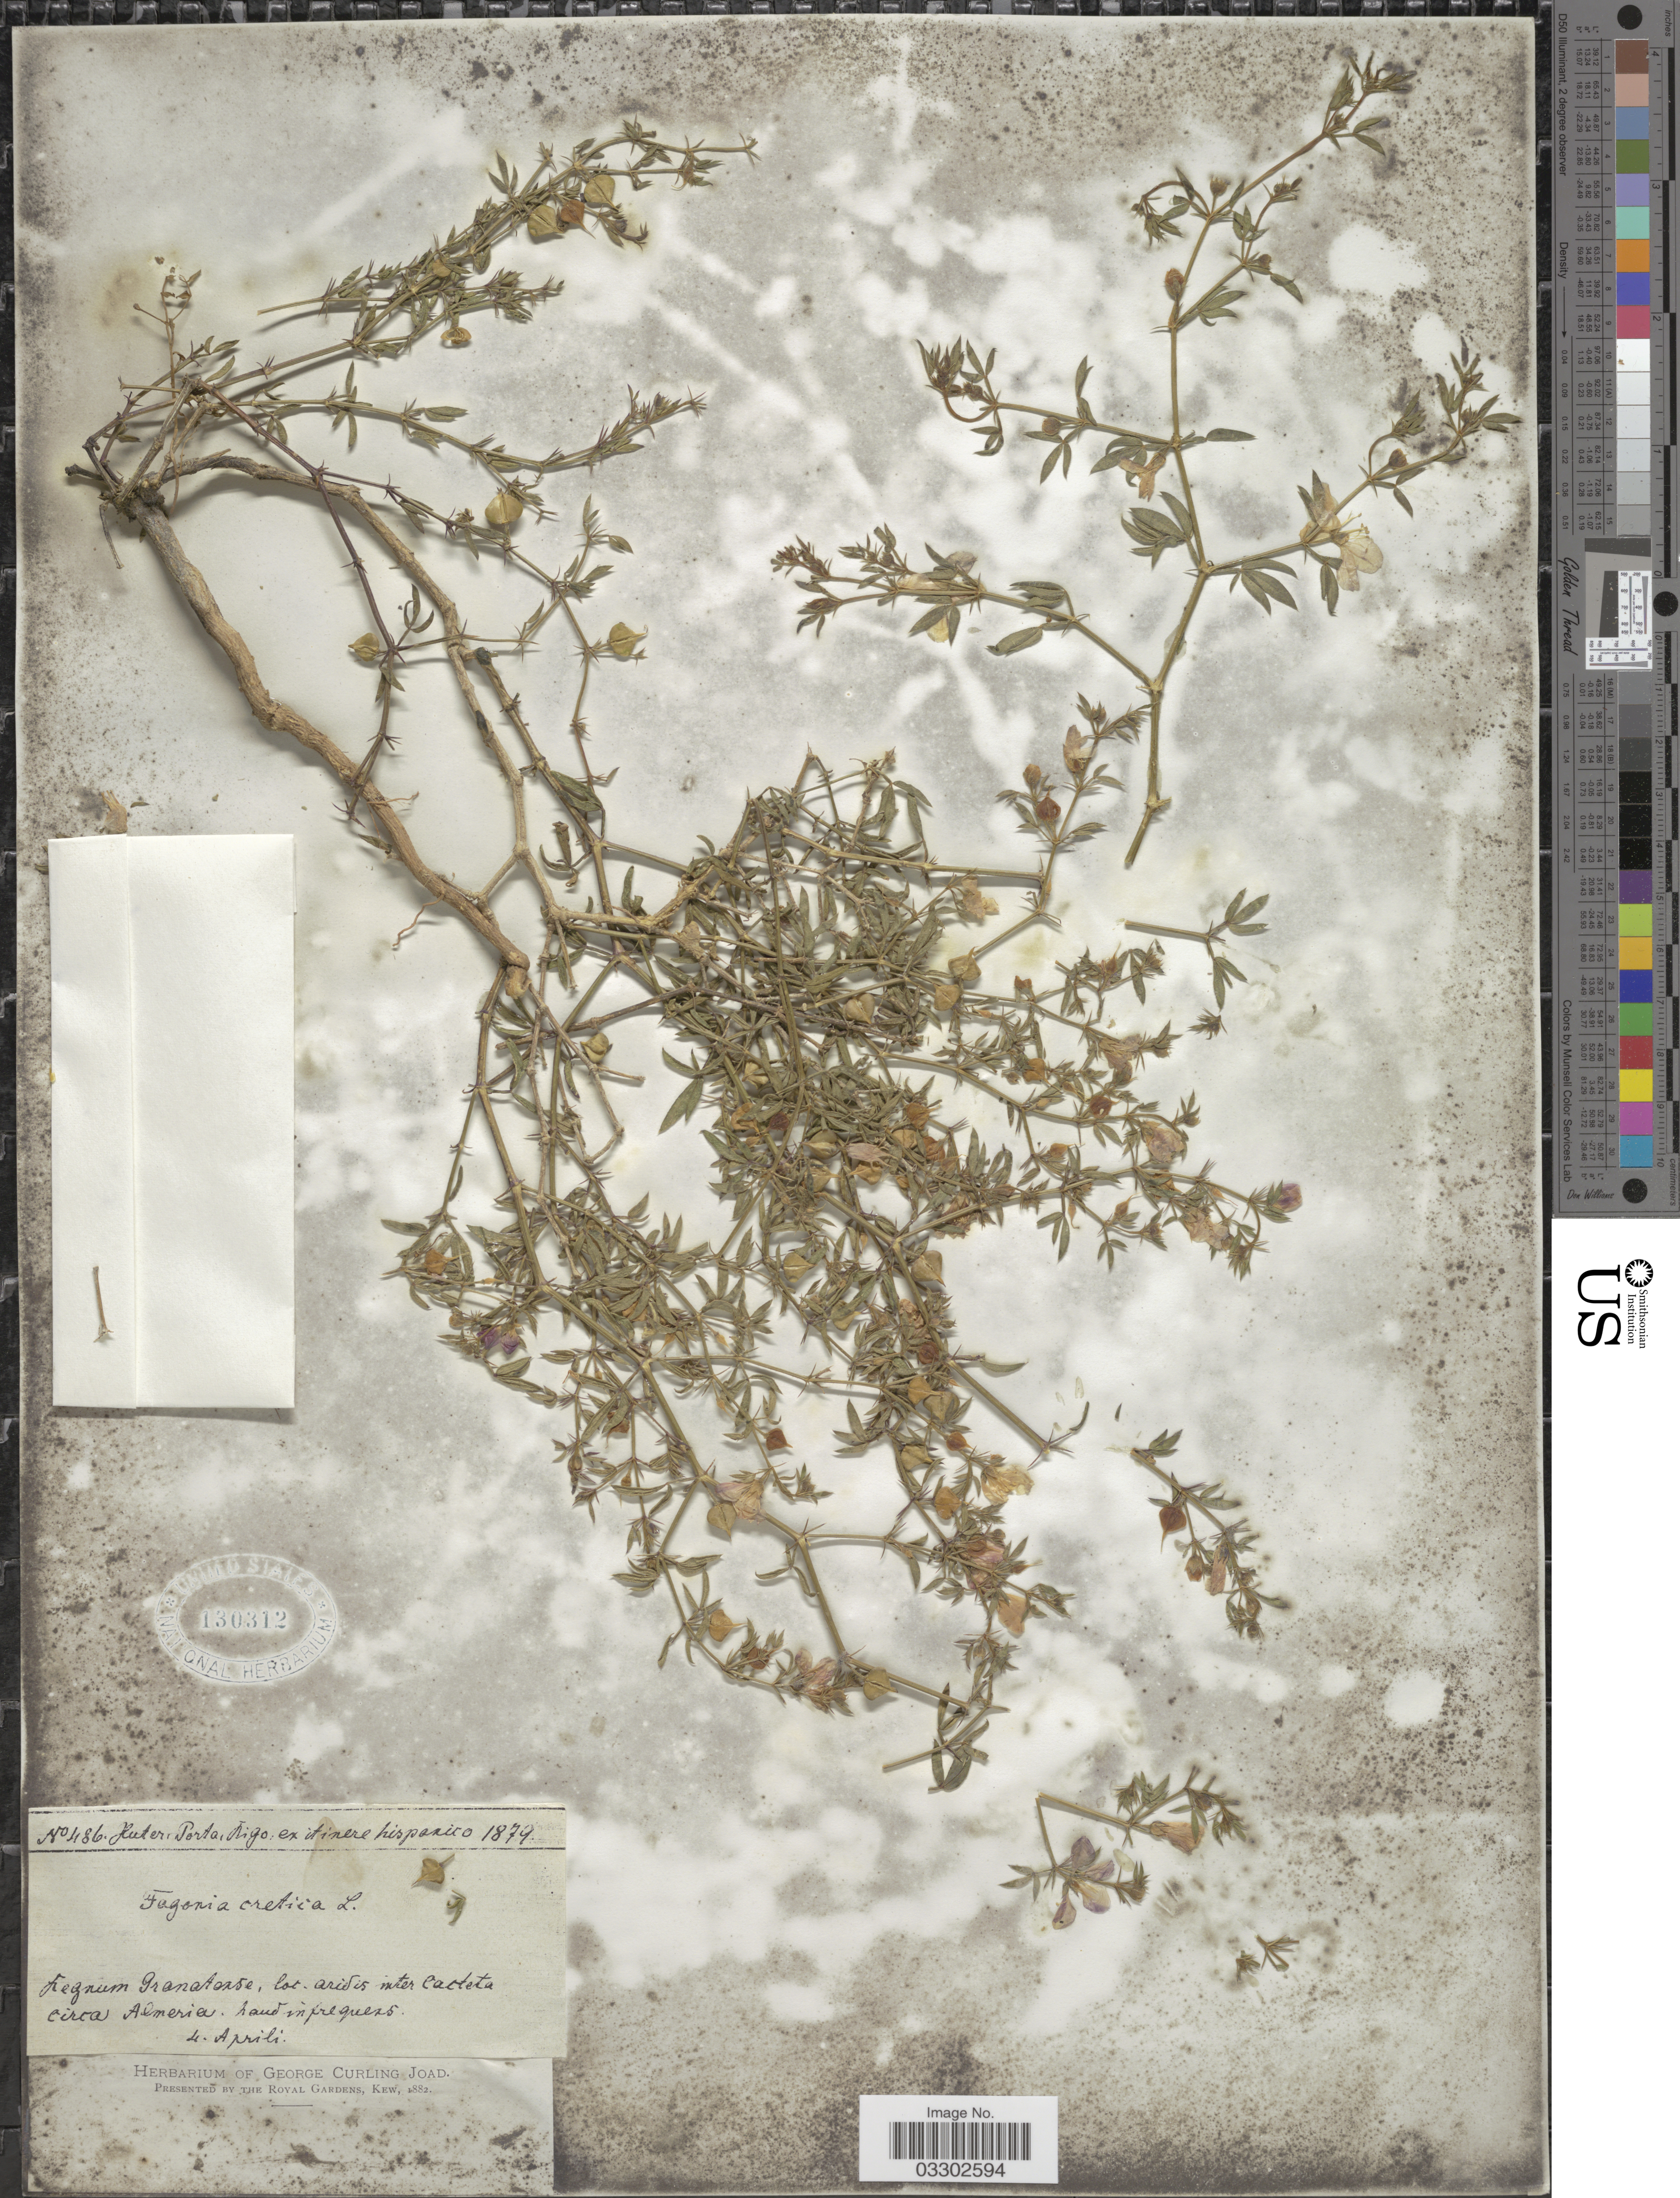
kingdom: Plantae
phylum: Tracheophyta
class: Magnoliopsida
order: Zygophyllales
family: Zygophyllaceae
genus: Fagonia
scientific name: Fagonia cretica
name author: L.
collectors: -. Huter, -- Porta & -- Rigo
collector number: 486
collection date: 1879-04-04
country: Spain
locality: Regnum Granatense, loc. aridis inter cacteta circa Almeria. Hispanico [unsure placement].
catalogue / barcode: US 130312